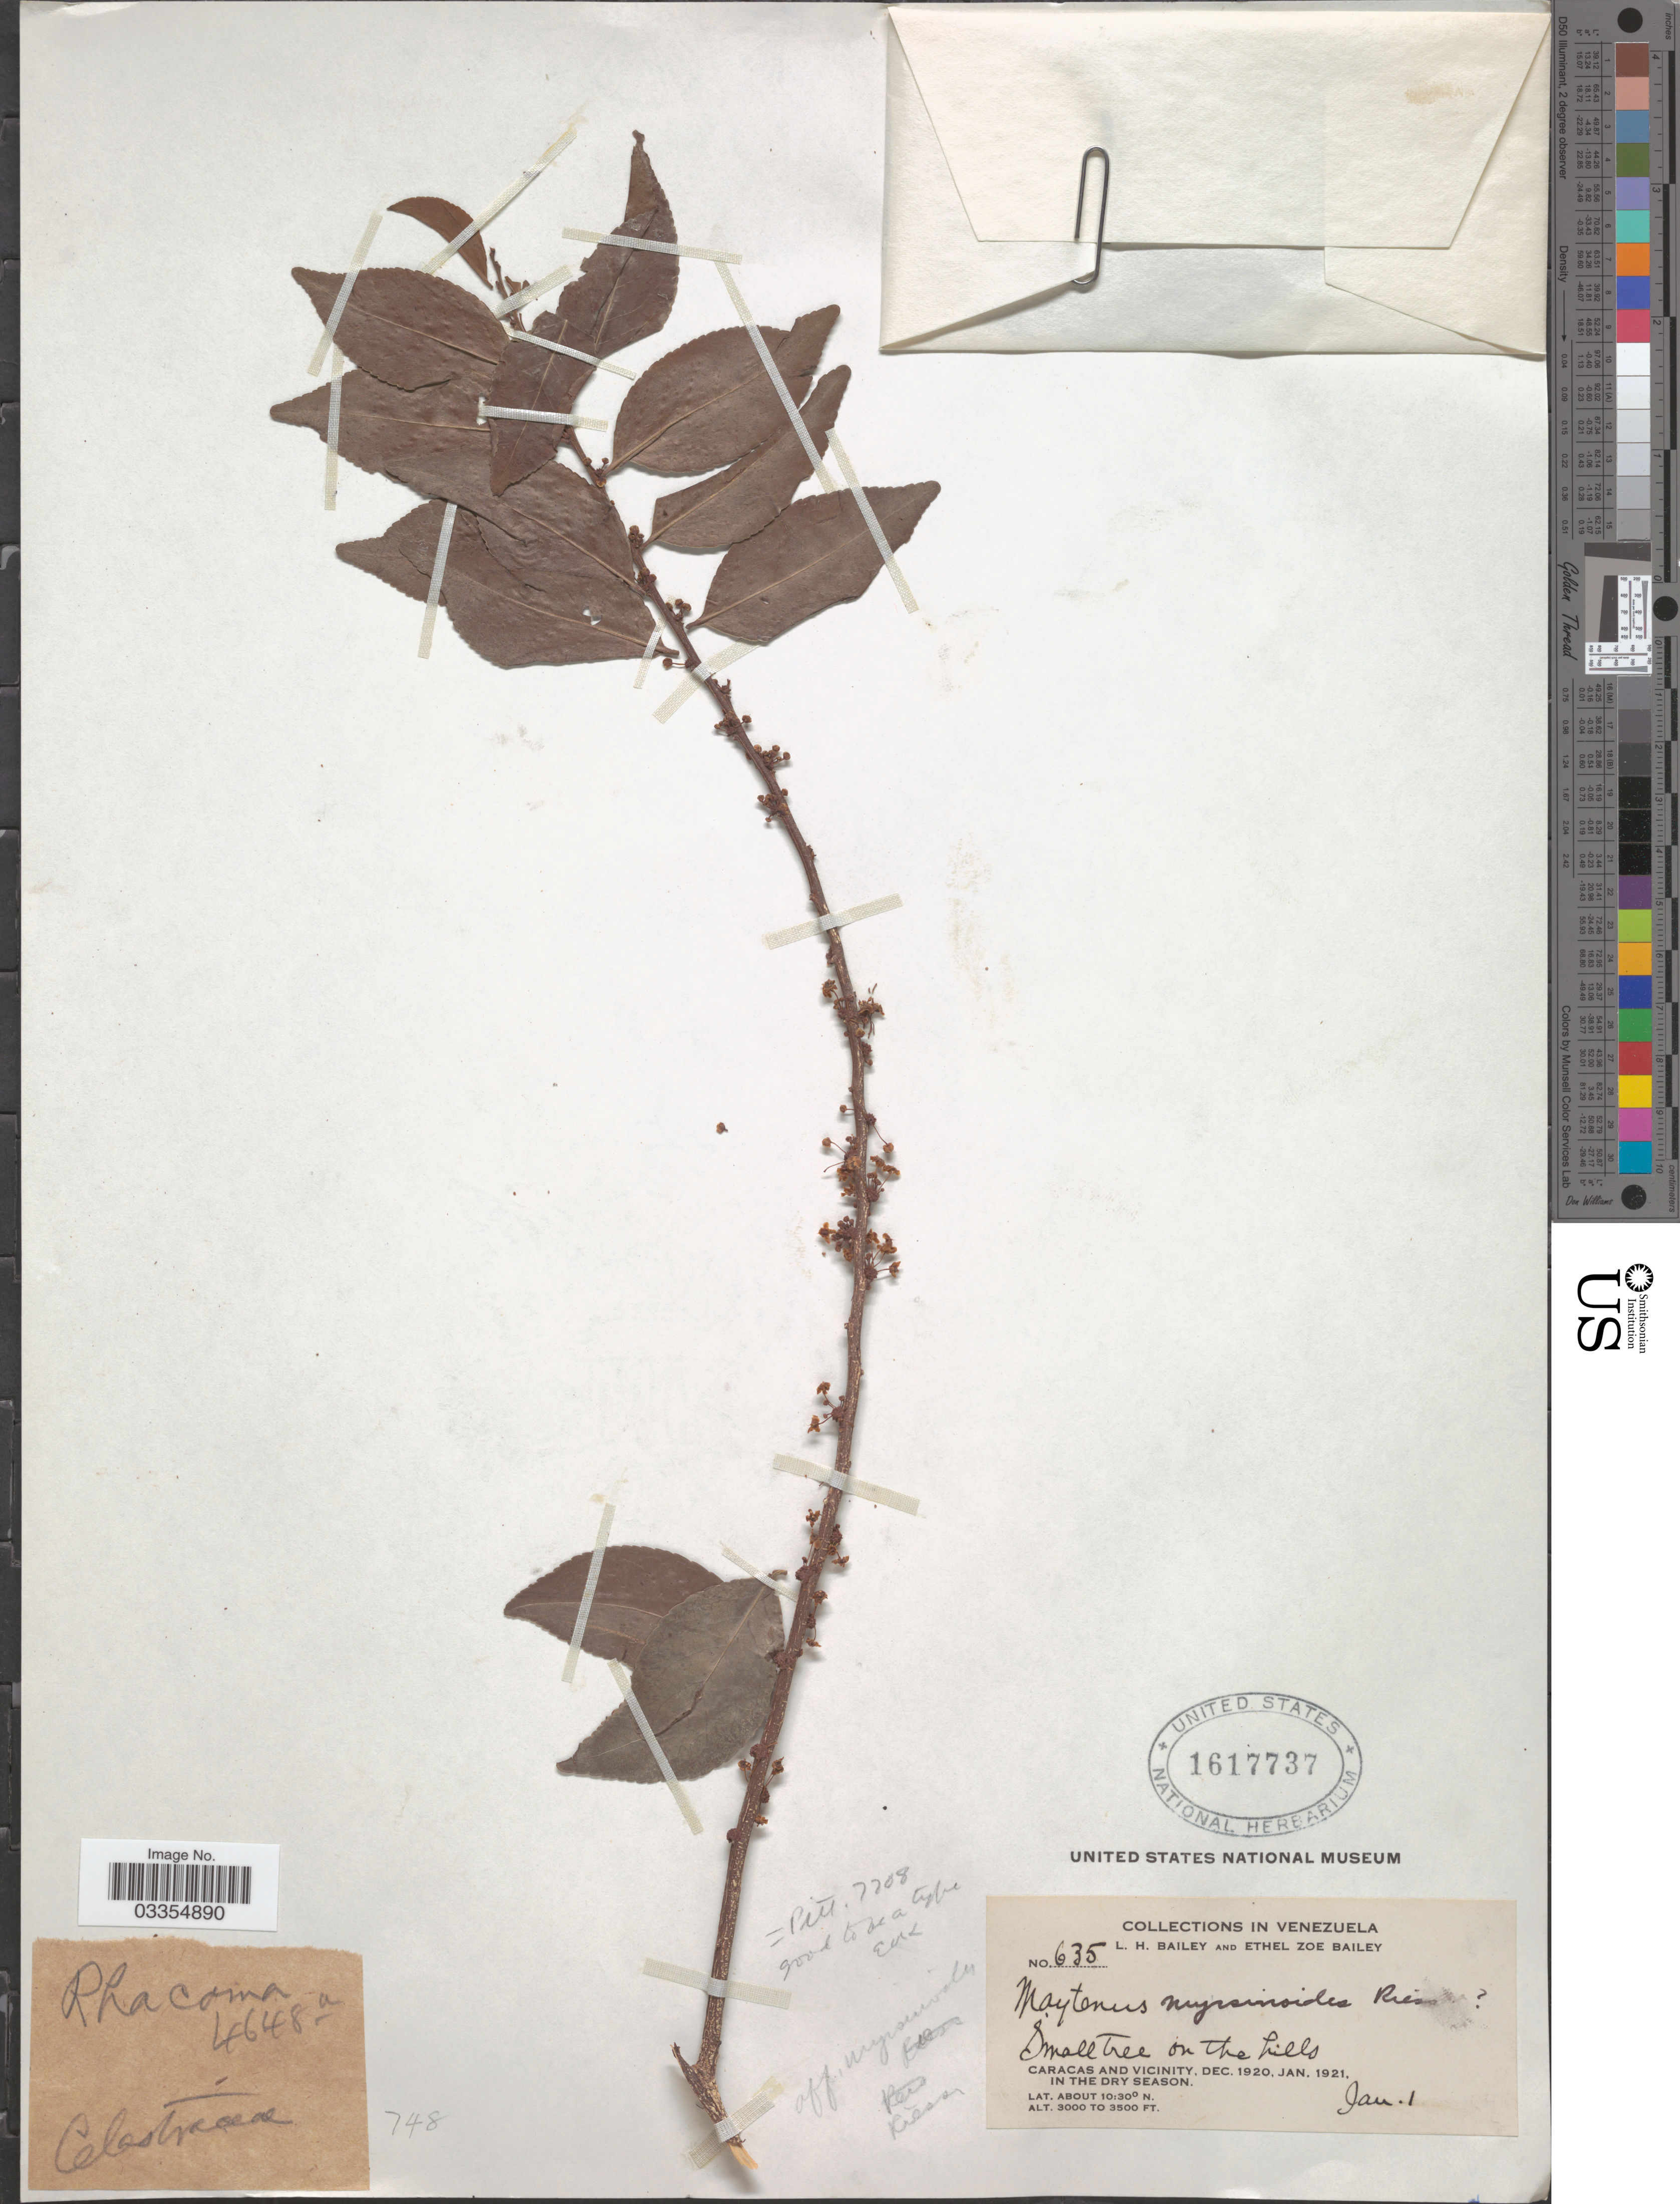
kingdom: Plantae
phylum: Tracheophyta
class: Magnoliopsida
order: Celastrales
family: Celastraceae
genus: Maytenus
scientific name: Maytenus myrsinoides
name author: Reissek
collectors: L. H. Bailey & E. Z. Bailey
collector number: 635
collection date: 1921-01-01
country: Venezuela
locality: Caracas and vicinity.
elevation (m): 914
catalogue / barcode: US 1617737